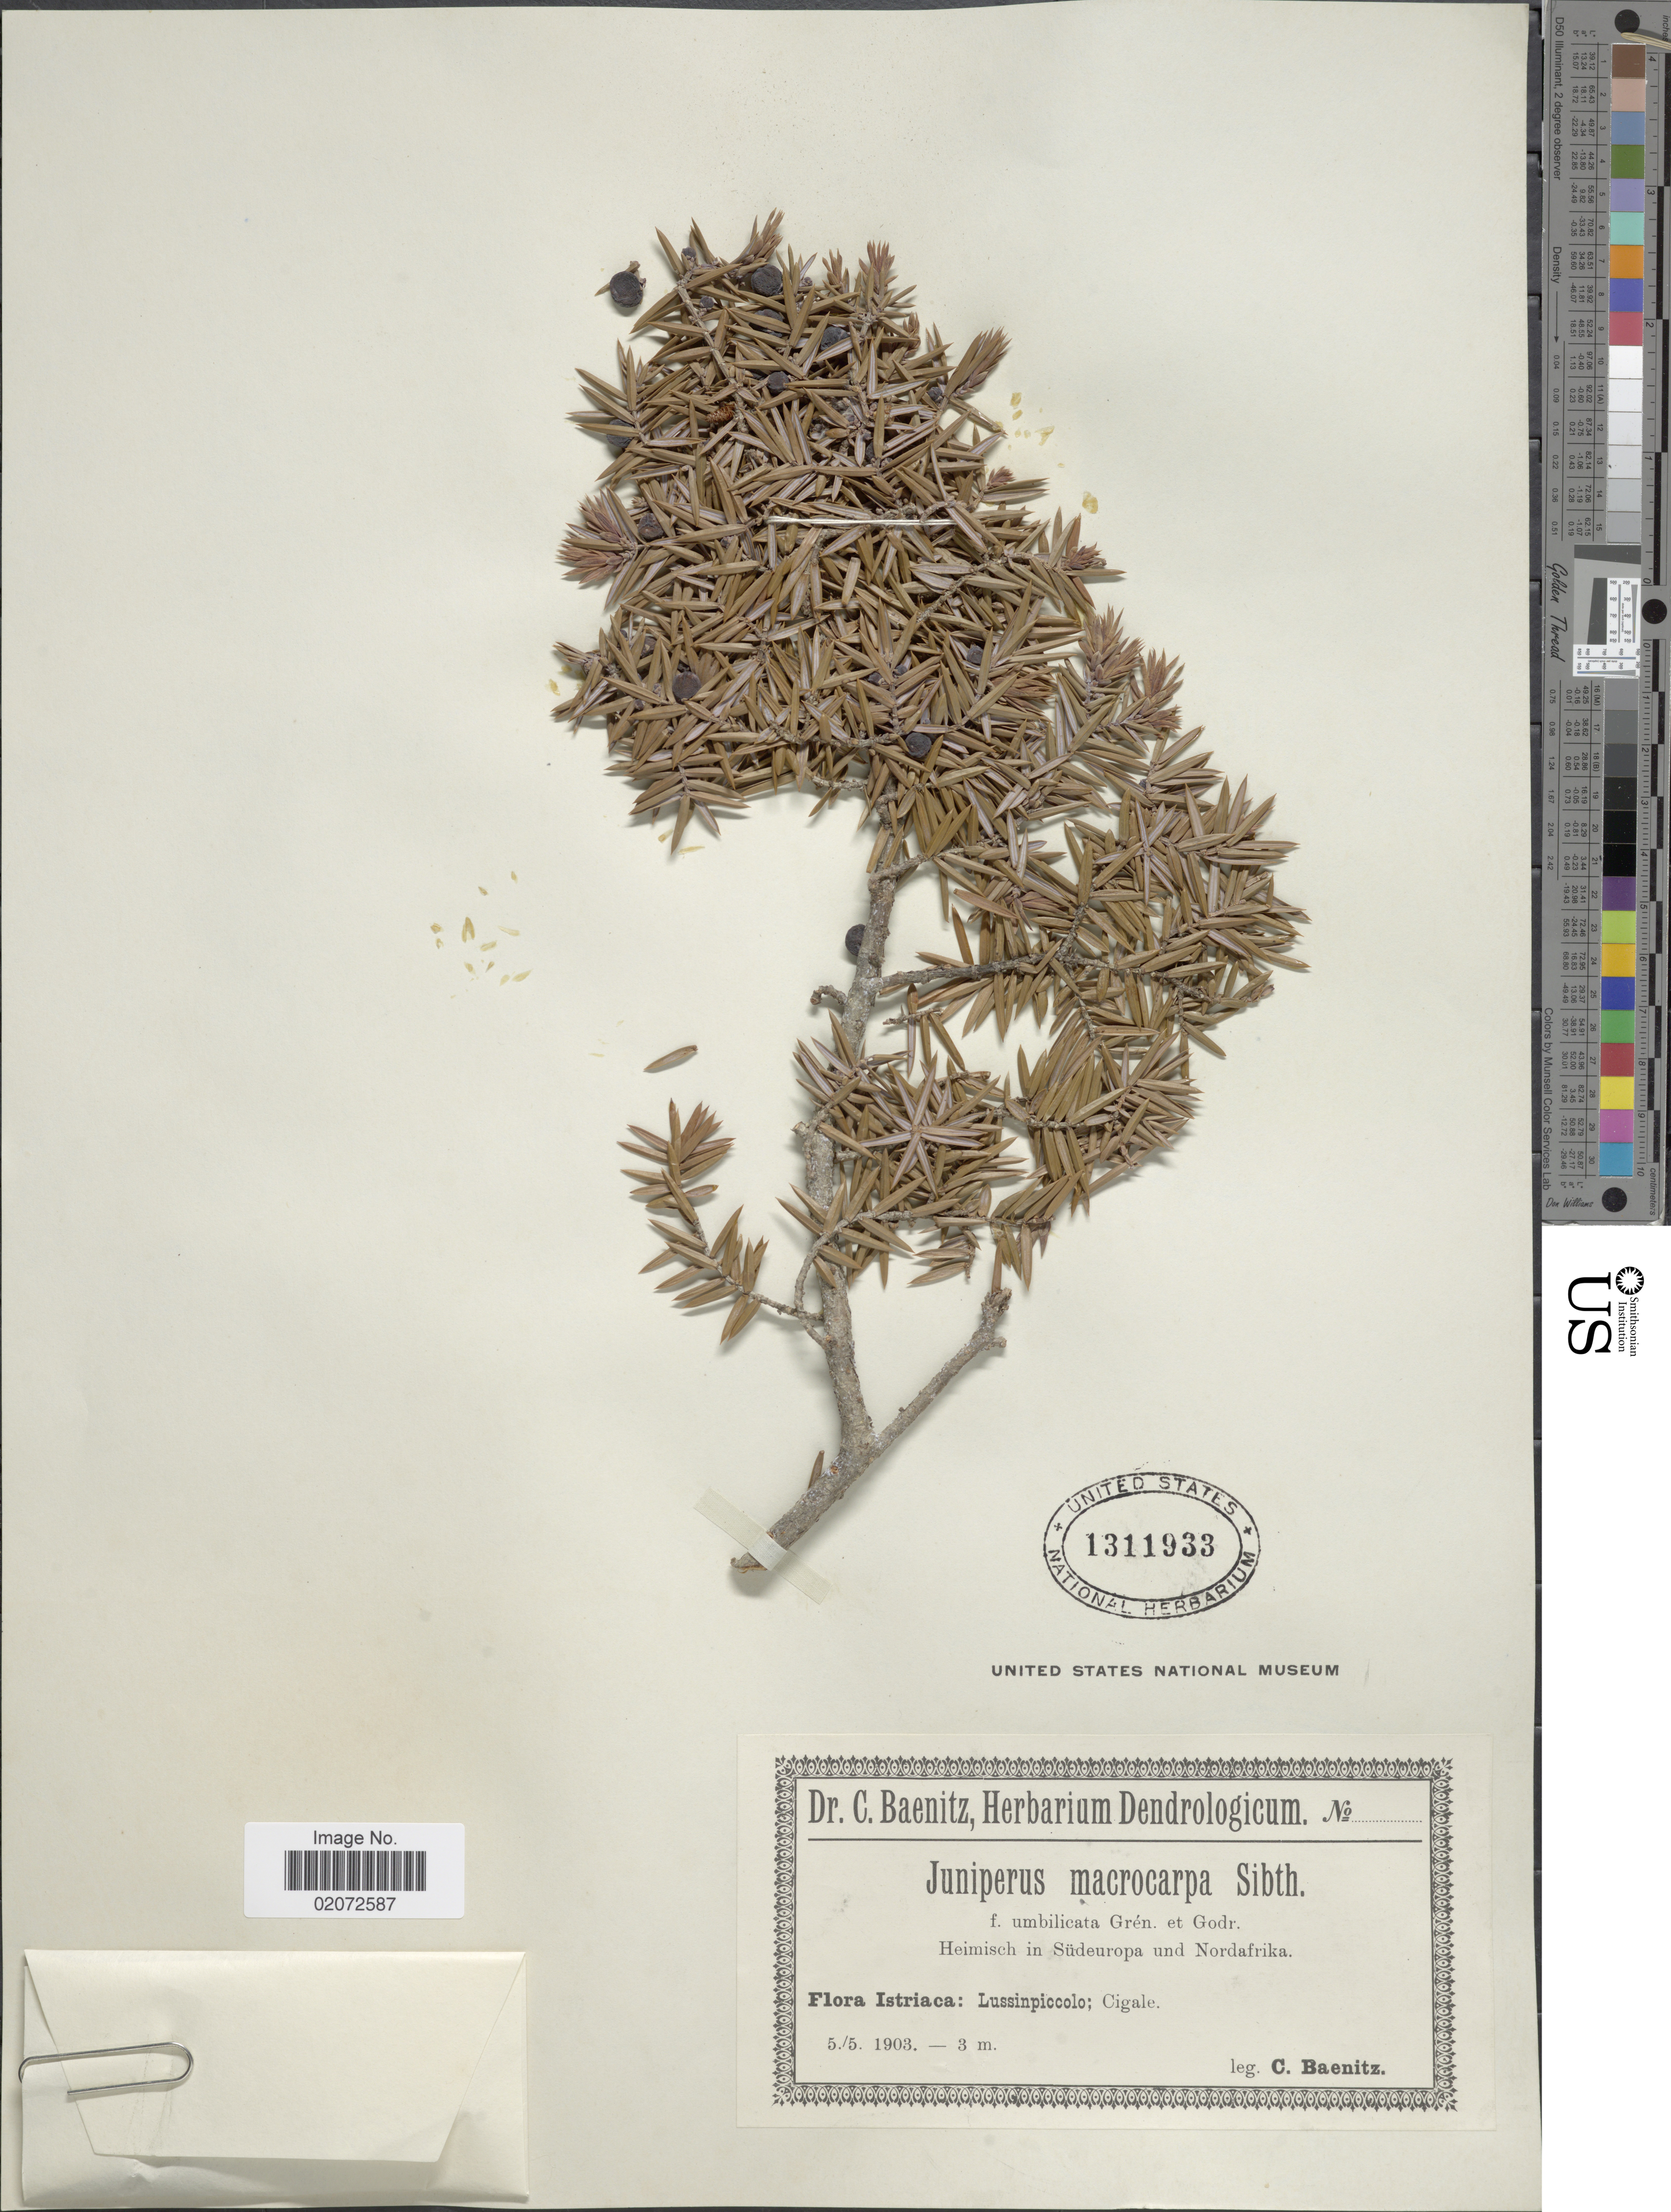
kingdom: Plantae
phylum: Tracheophyta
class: Pinopsida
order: Pinales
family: Cupressaceae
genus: Juniperus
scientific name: Juniperus macrocarpa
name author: Sibth. & Sm.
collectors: C. G. Baenitz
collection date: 1903-05-05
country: Croatia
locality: Istriaca: Lussinpiccolo; Cigale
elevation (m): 3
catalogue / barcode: US 1311933